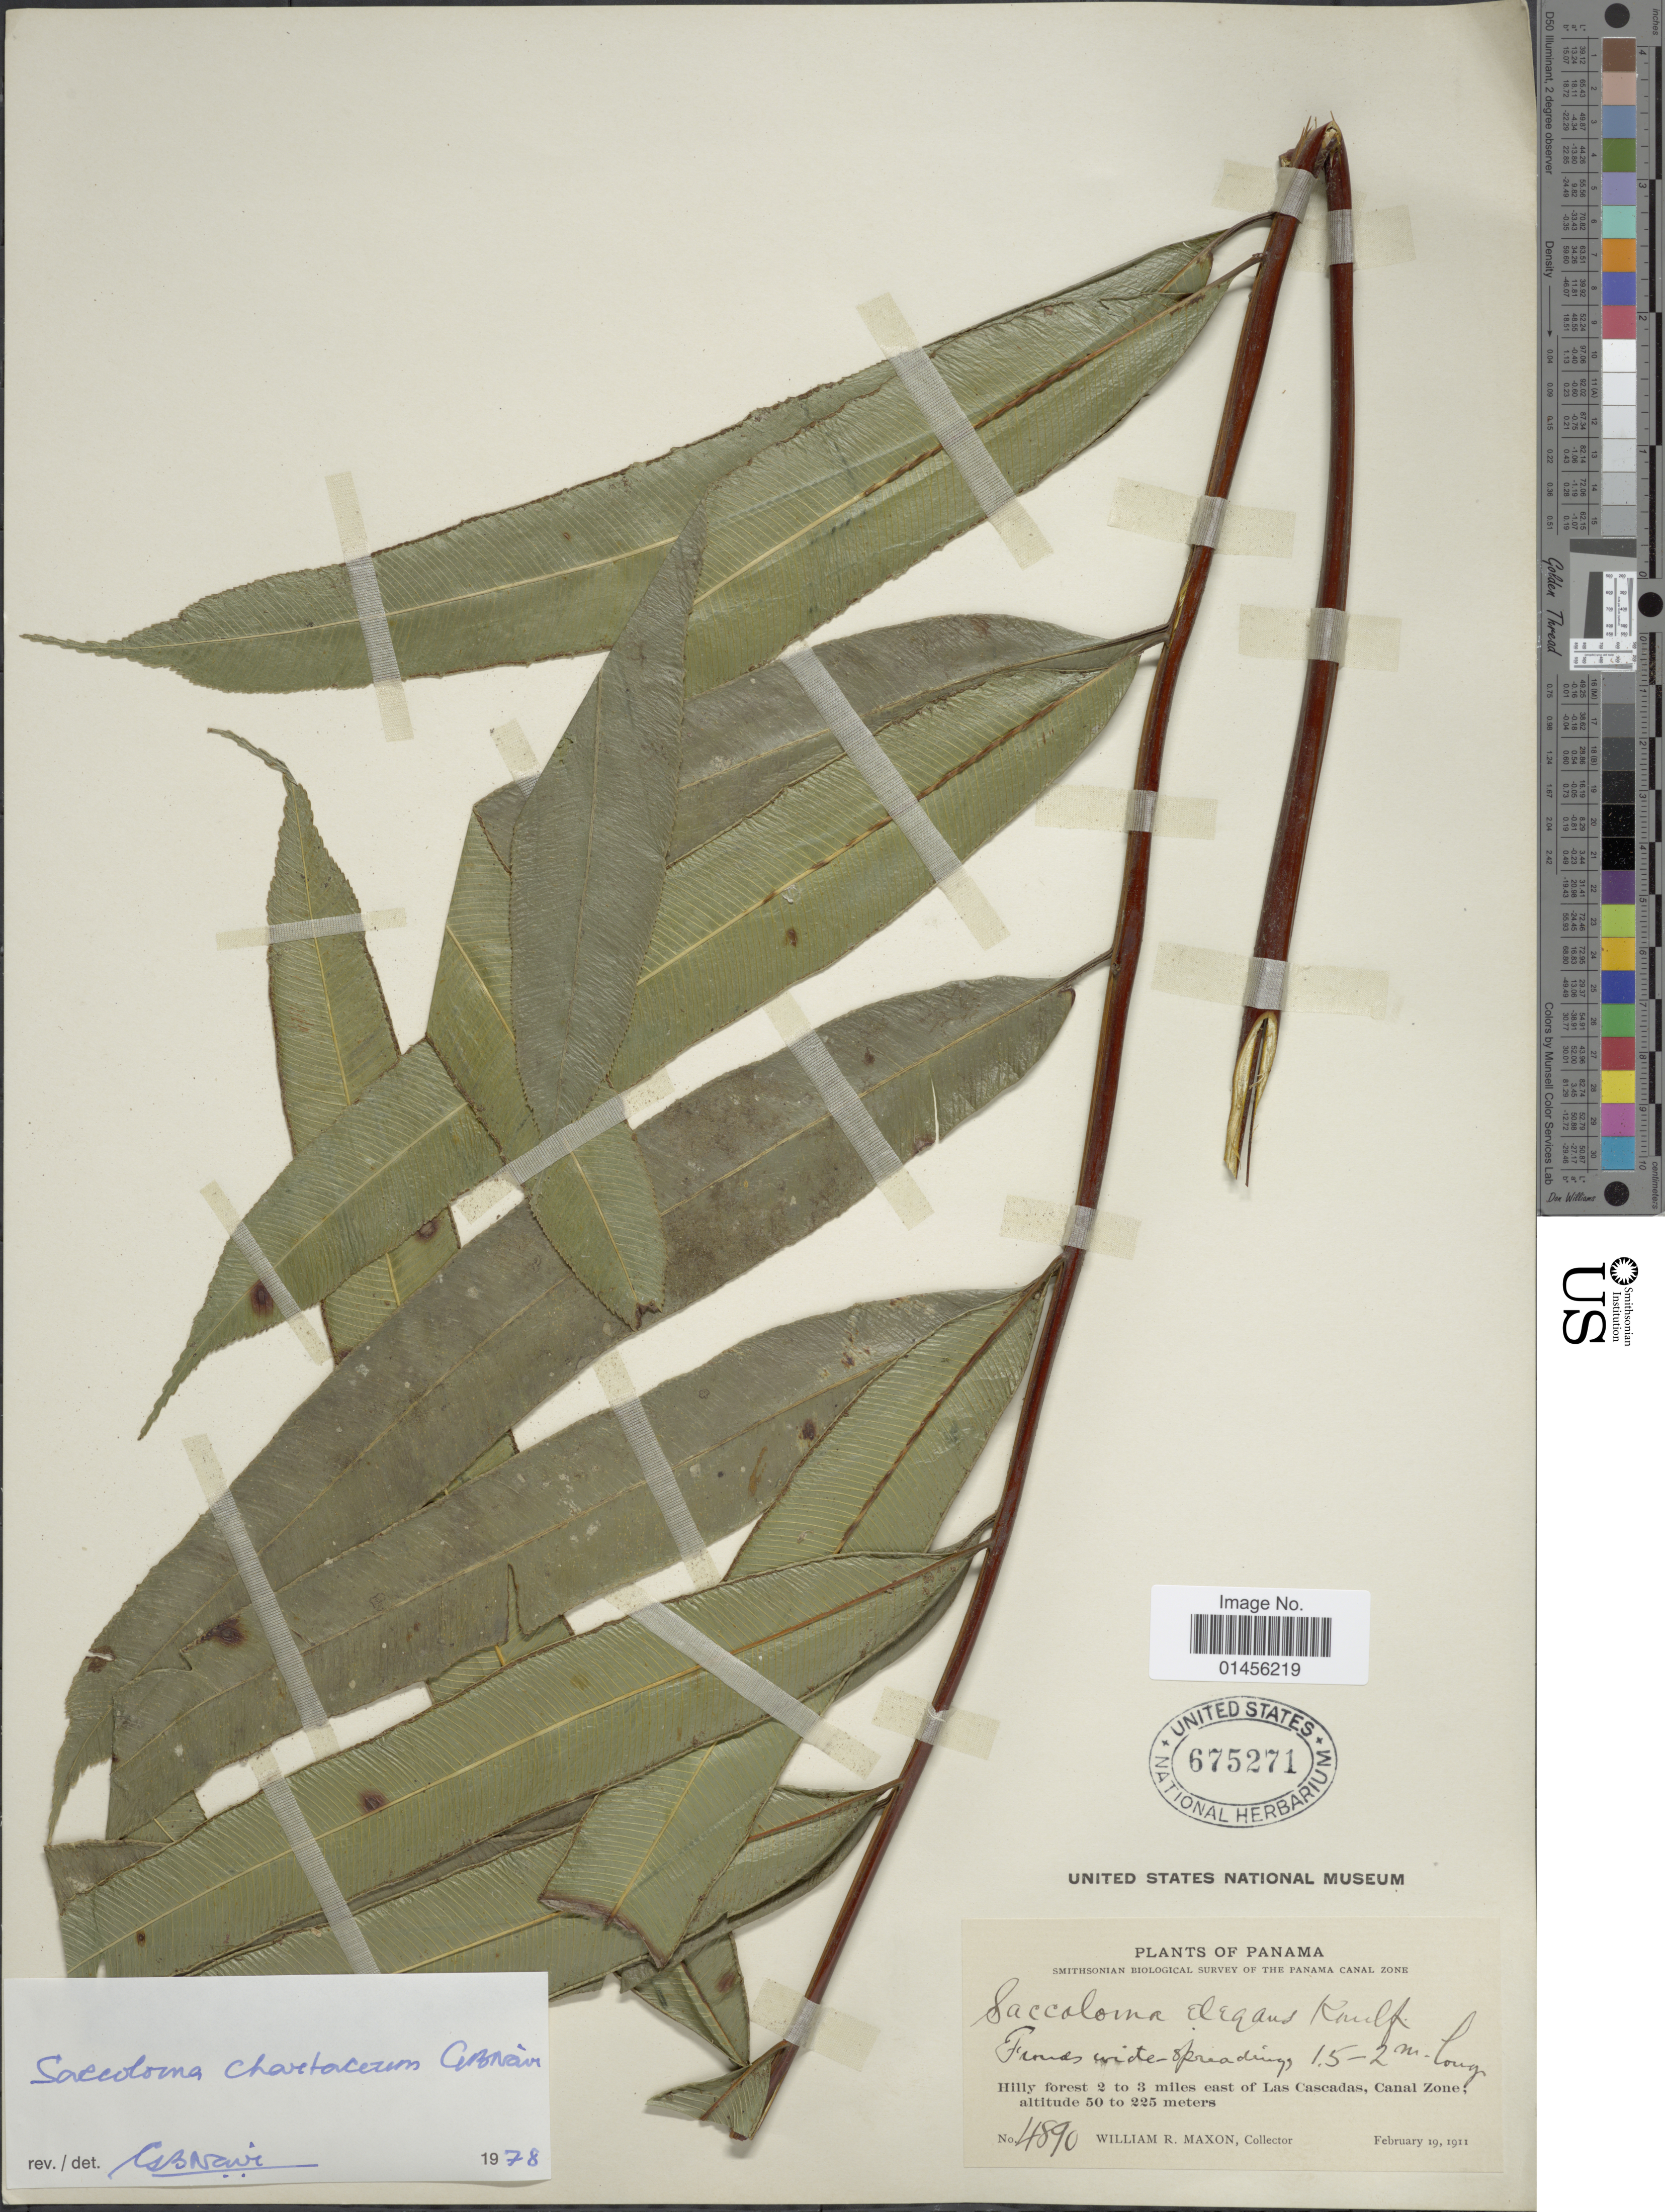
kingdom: Plantae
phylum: Tracheophyta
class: Polypodiopsida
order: Polypodiales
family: Saccolomataceae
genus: Saccoloma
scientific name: Saccoloma elegans subsp. chartaceum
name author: Cremers & K.U. Kramer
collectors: W. R. Maxon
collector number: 4890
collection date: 1911-02-19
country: Panama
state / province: Colón / Panamá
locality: Hilly forest 2 to 3 miles east of Las Cascadas, Canal Zone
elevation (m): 50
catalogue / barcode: US 675271